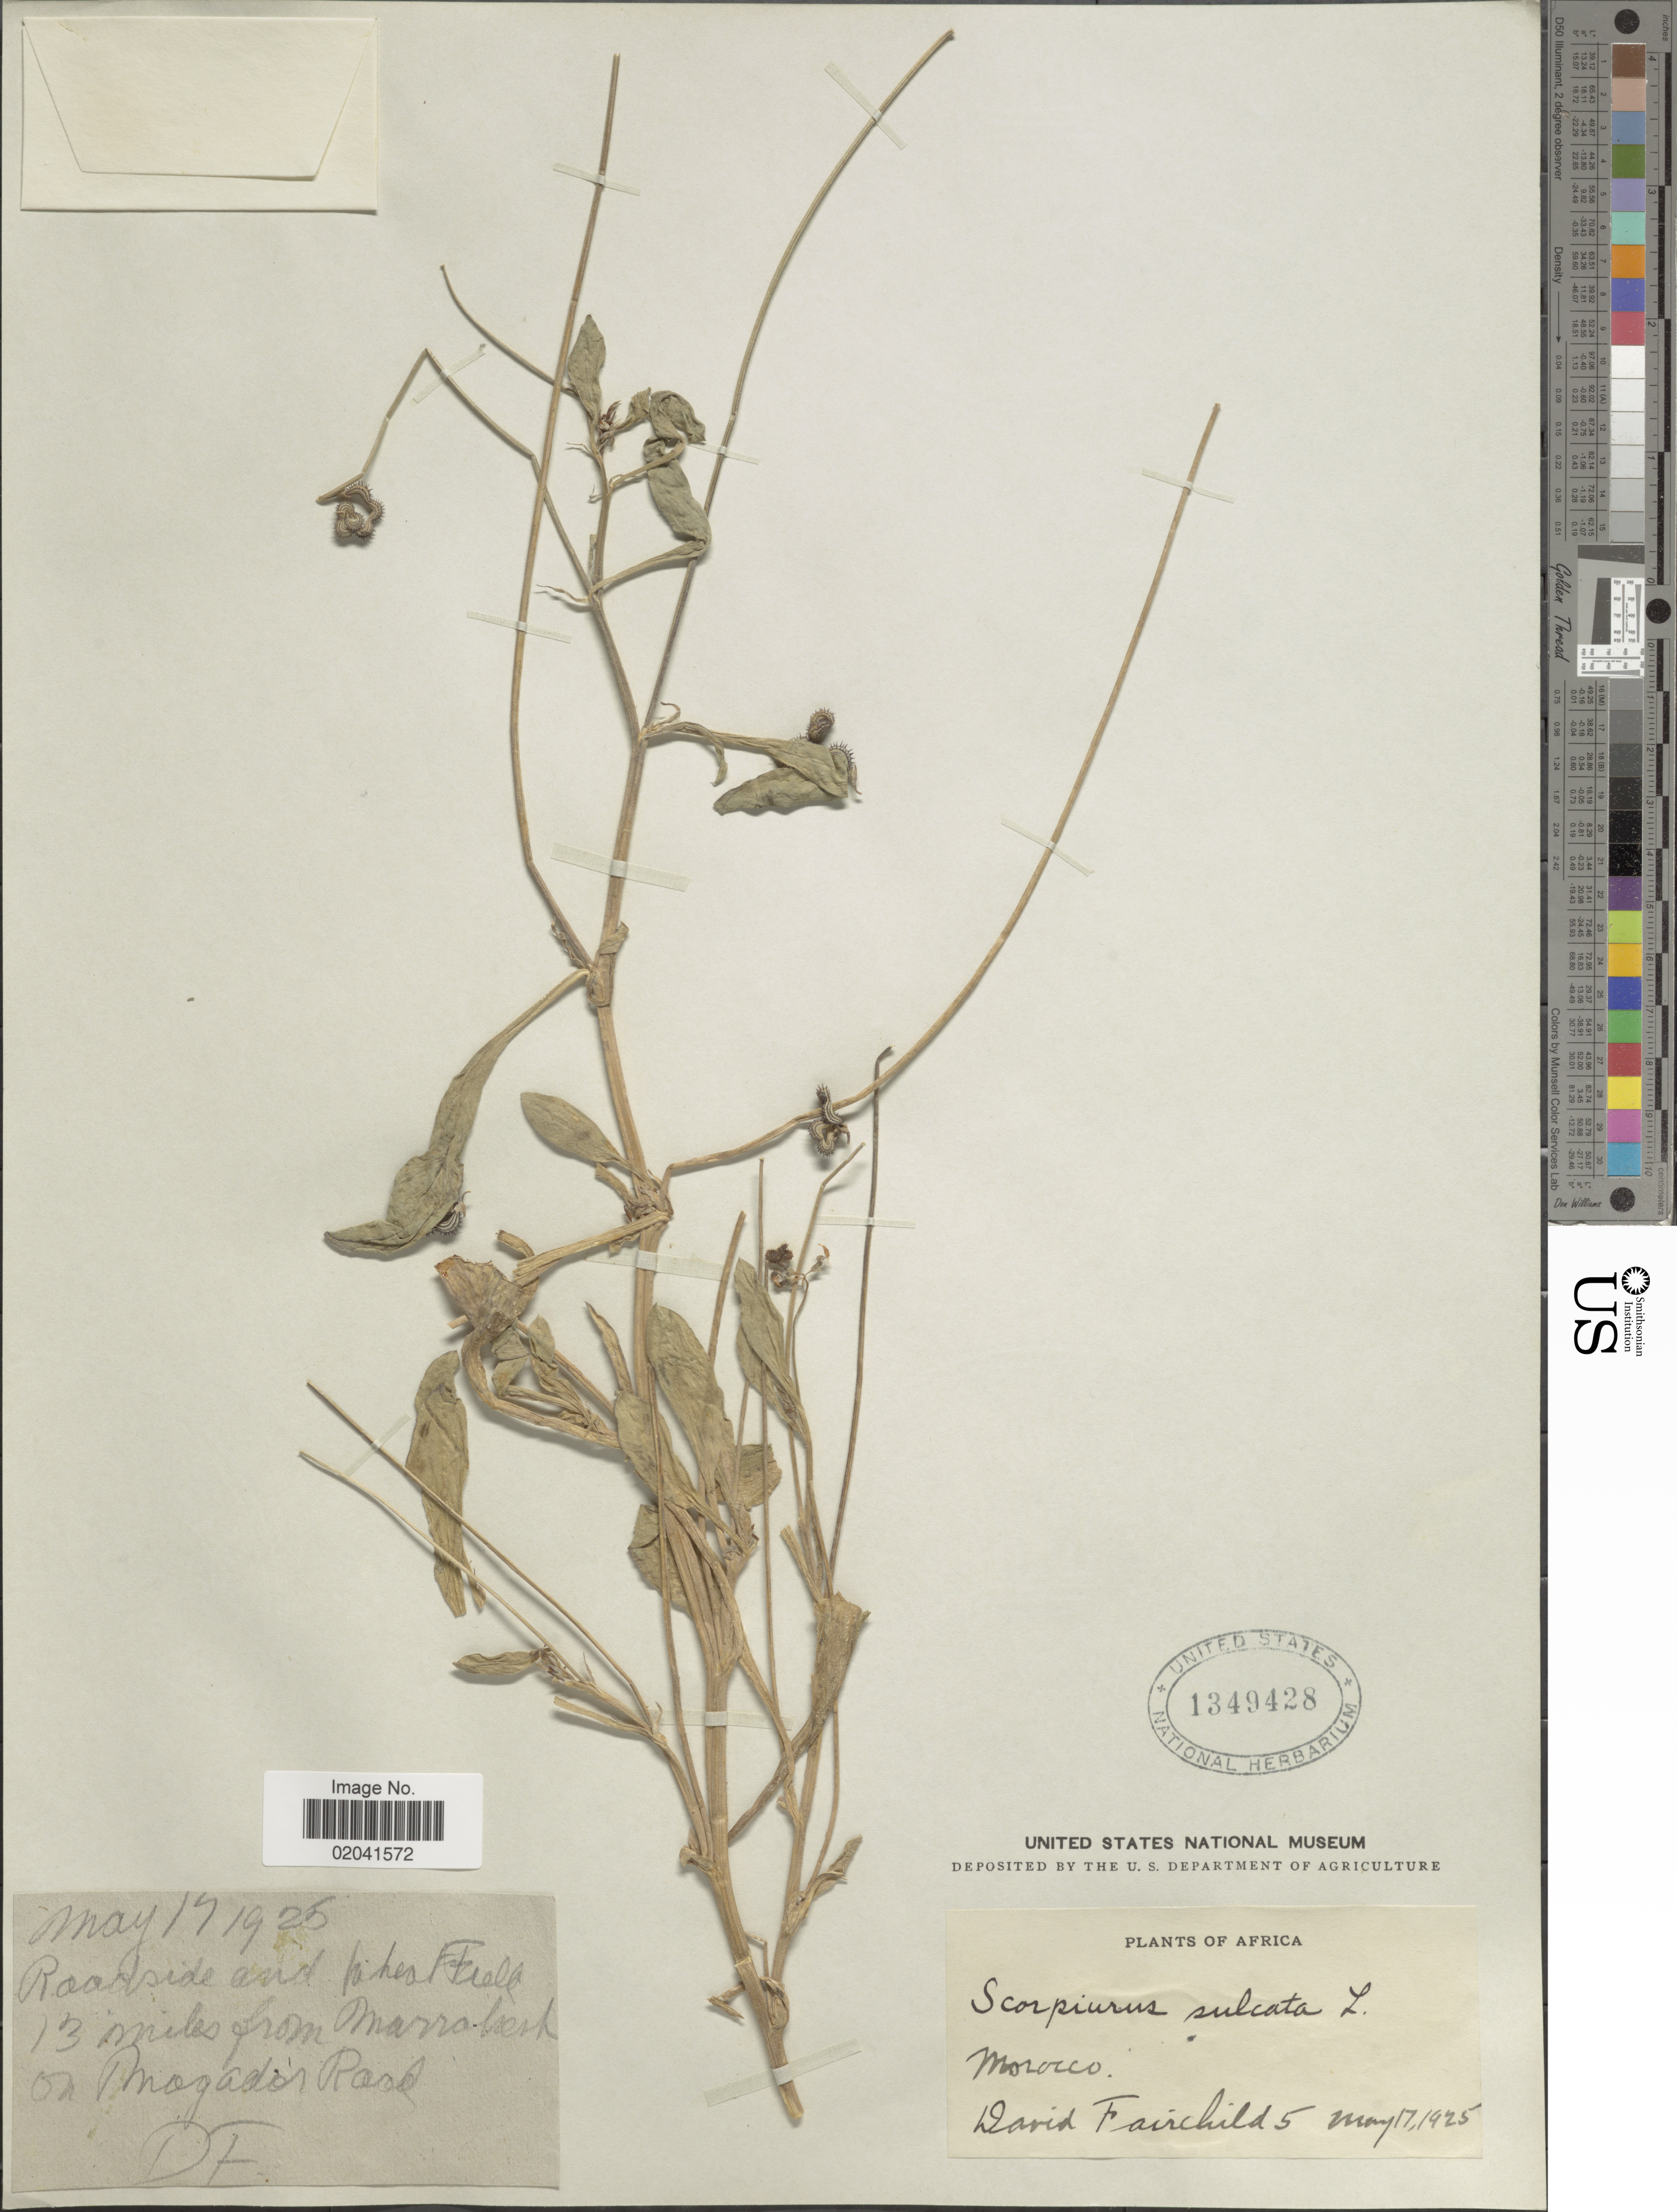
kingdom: Plantae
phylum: Tracheophyta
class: Magnoliopsida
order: Fabales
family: Fabaceae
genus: Scorpiurus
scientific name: Scorpiurus sulcata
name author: L.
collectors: D. Fairchild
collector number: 5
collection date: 1925-05-17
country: Morocco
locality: Morocco. Roadside and Wheatfield, 13 miles from Marrakesh on Mogador Road.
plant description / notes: Corrected "Morocco, 13 miles from Marrobesh on Magador Past" to "Morocco. Roadside and Wheatfield, 13 miles from Marrakesh on Mogador Road."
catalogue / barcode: US 1349428